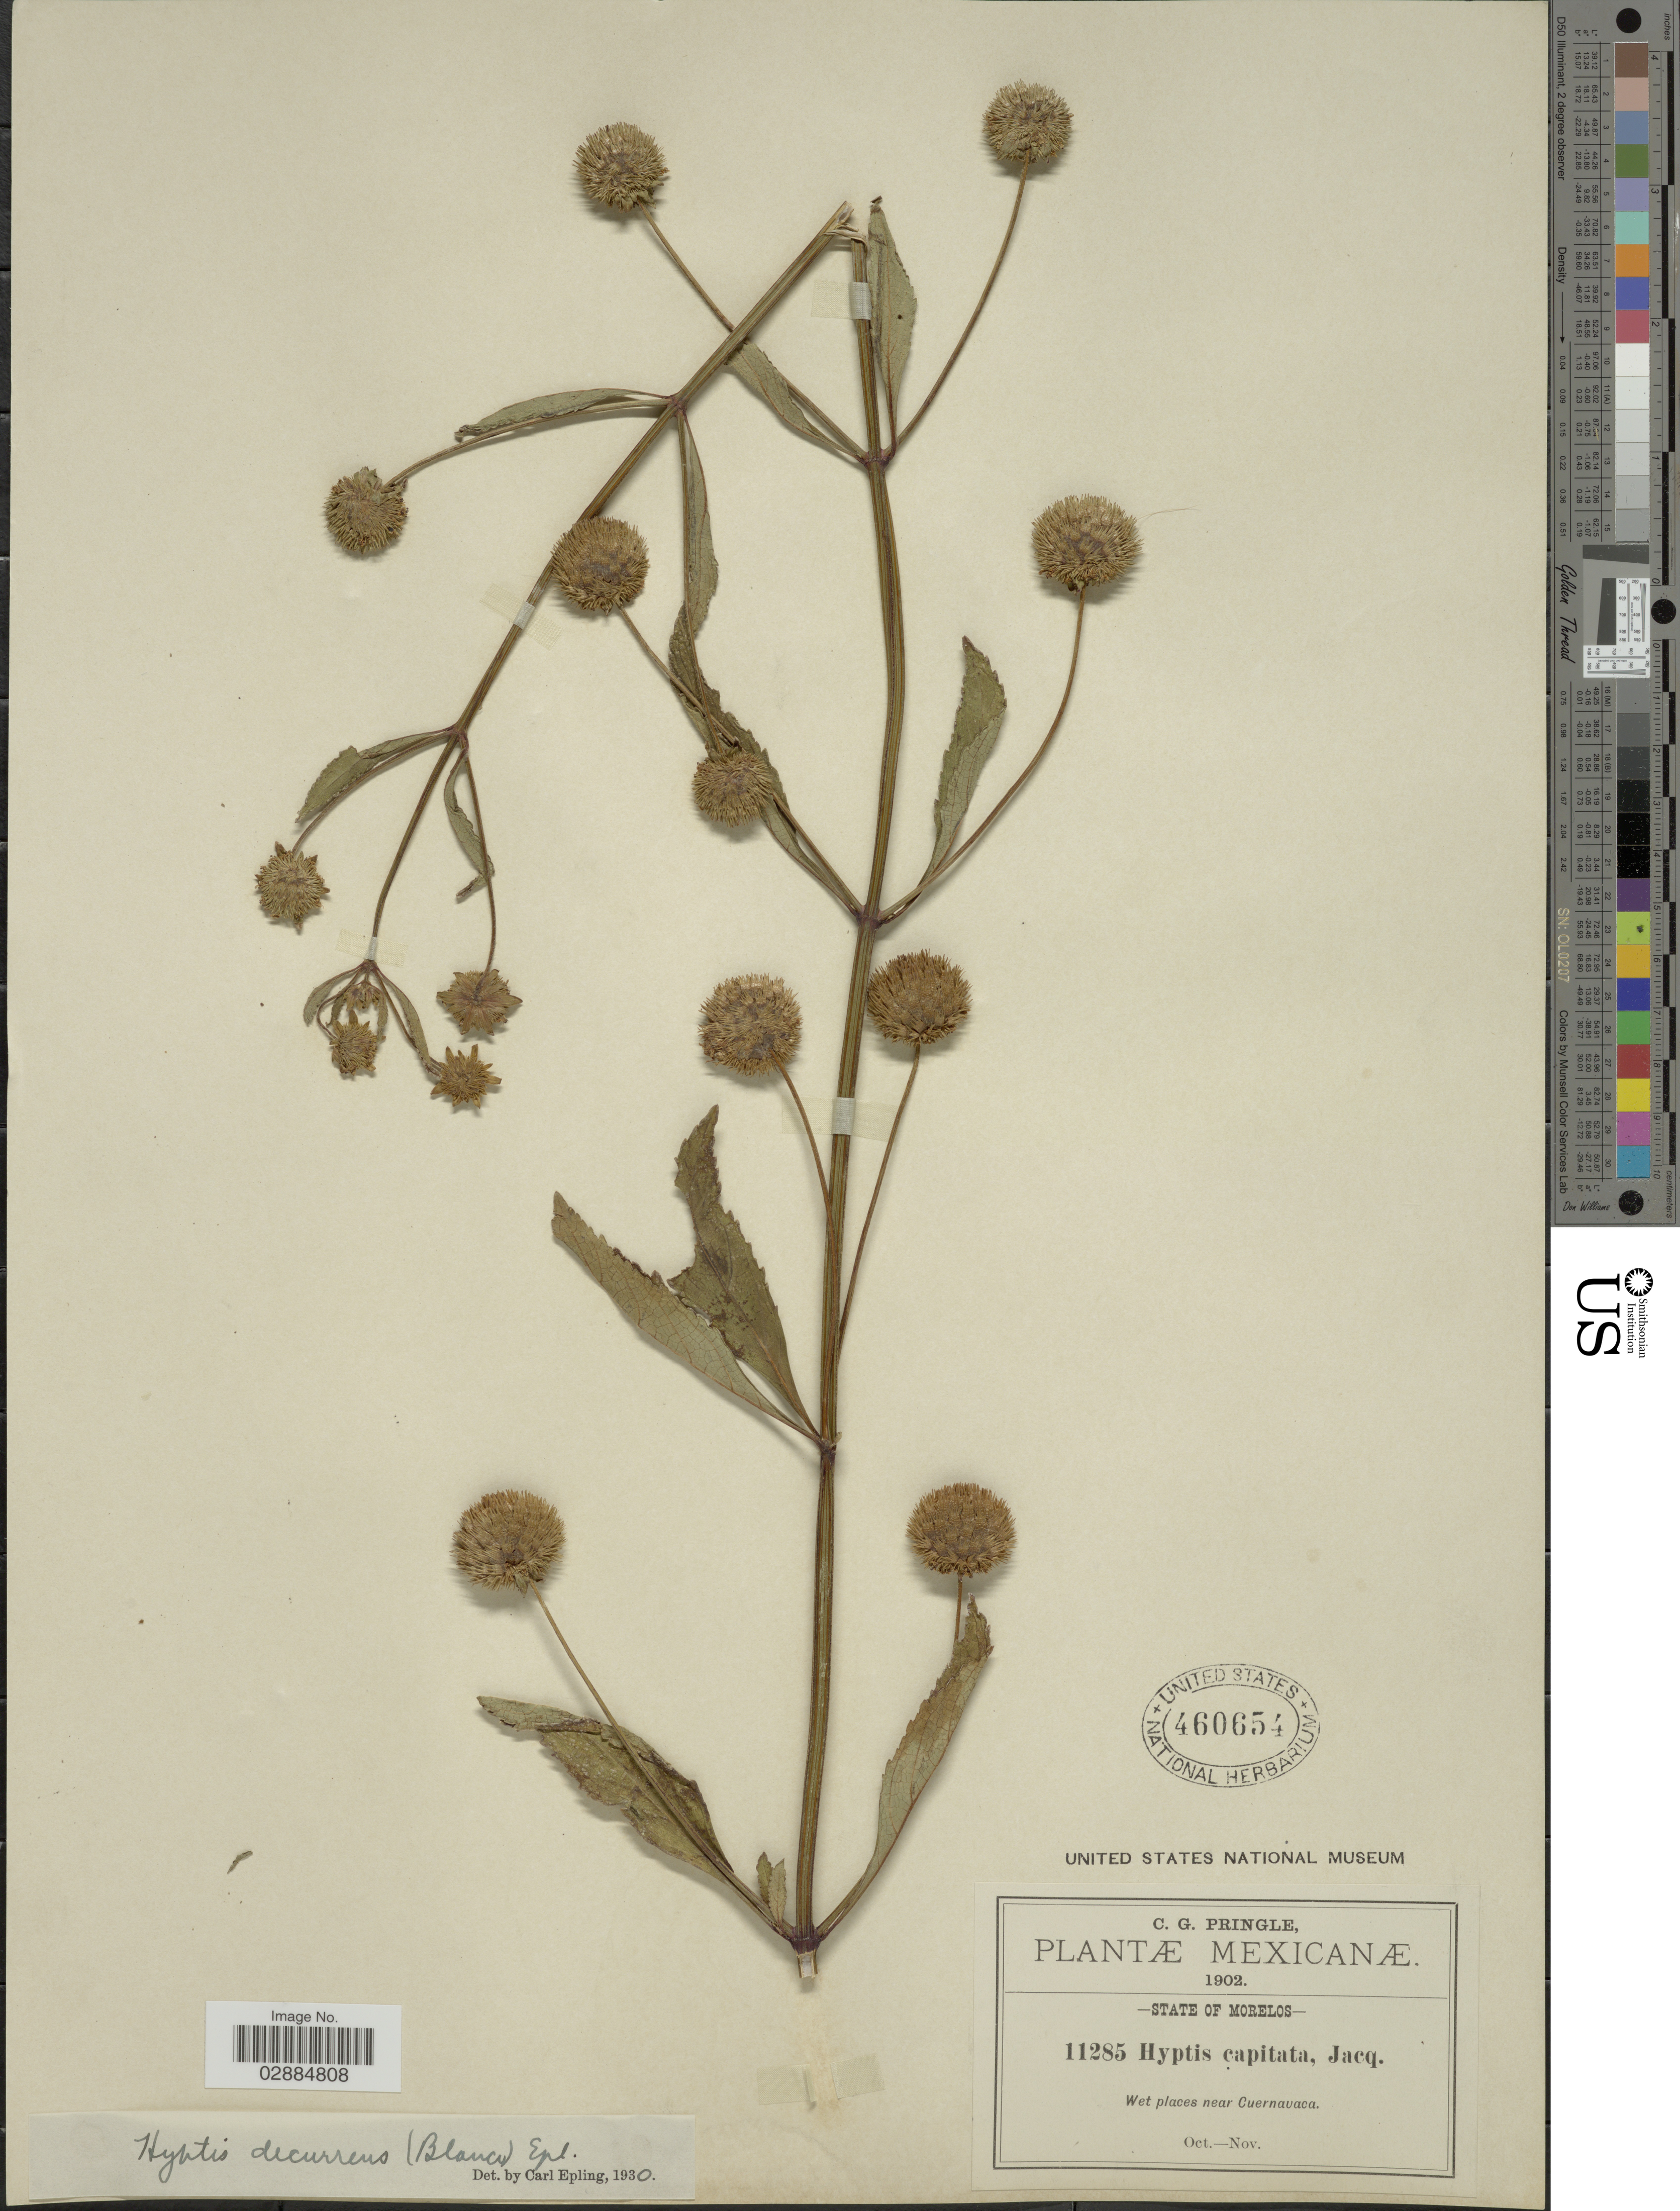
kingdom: Plantae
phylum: Tracheophyta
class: Magnoliopsida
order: Lamiales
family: Lamiaceae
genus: Hyptis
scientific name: Hyptis capitata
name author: Jacq.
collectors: C. G. Pringle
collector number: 11285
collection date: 1902-10/1902-11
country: Mexico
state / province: Morelos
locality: Wet places near Cuernavaca.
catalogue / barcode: US 460654